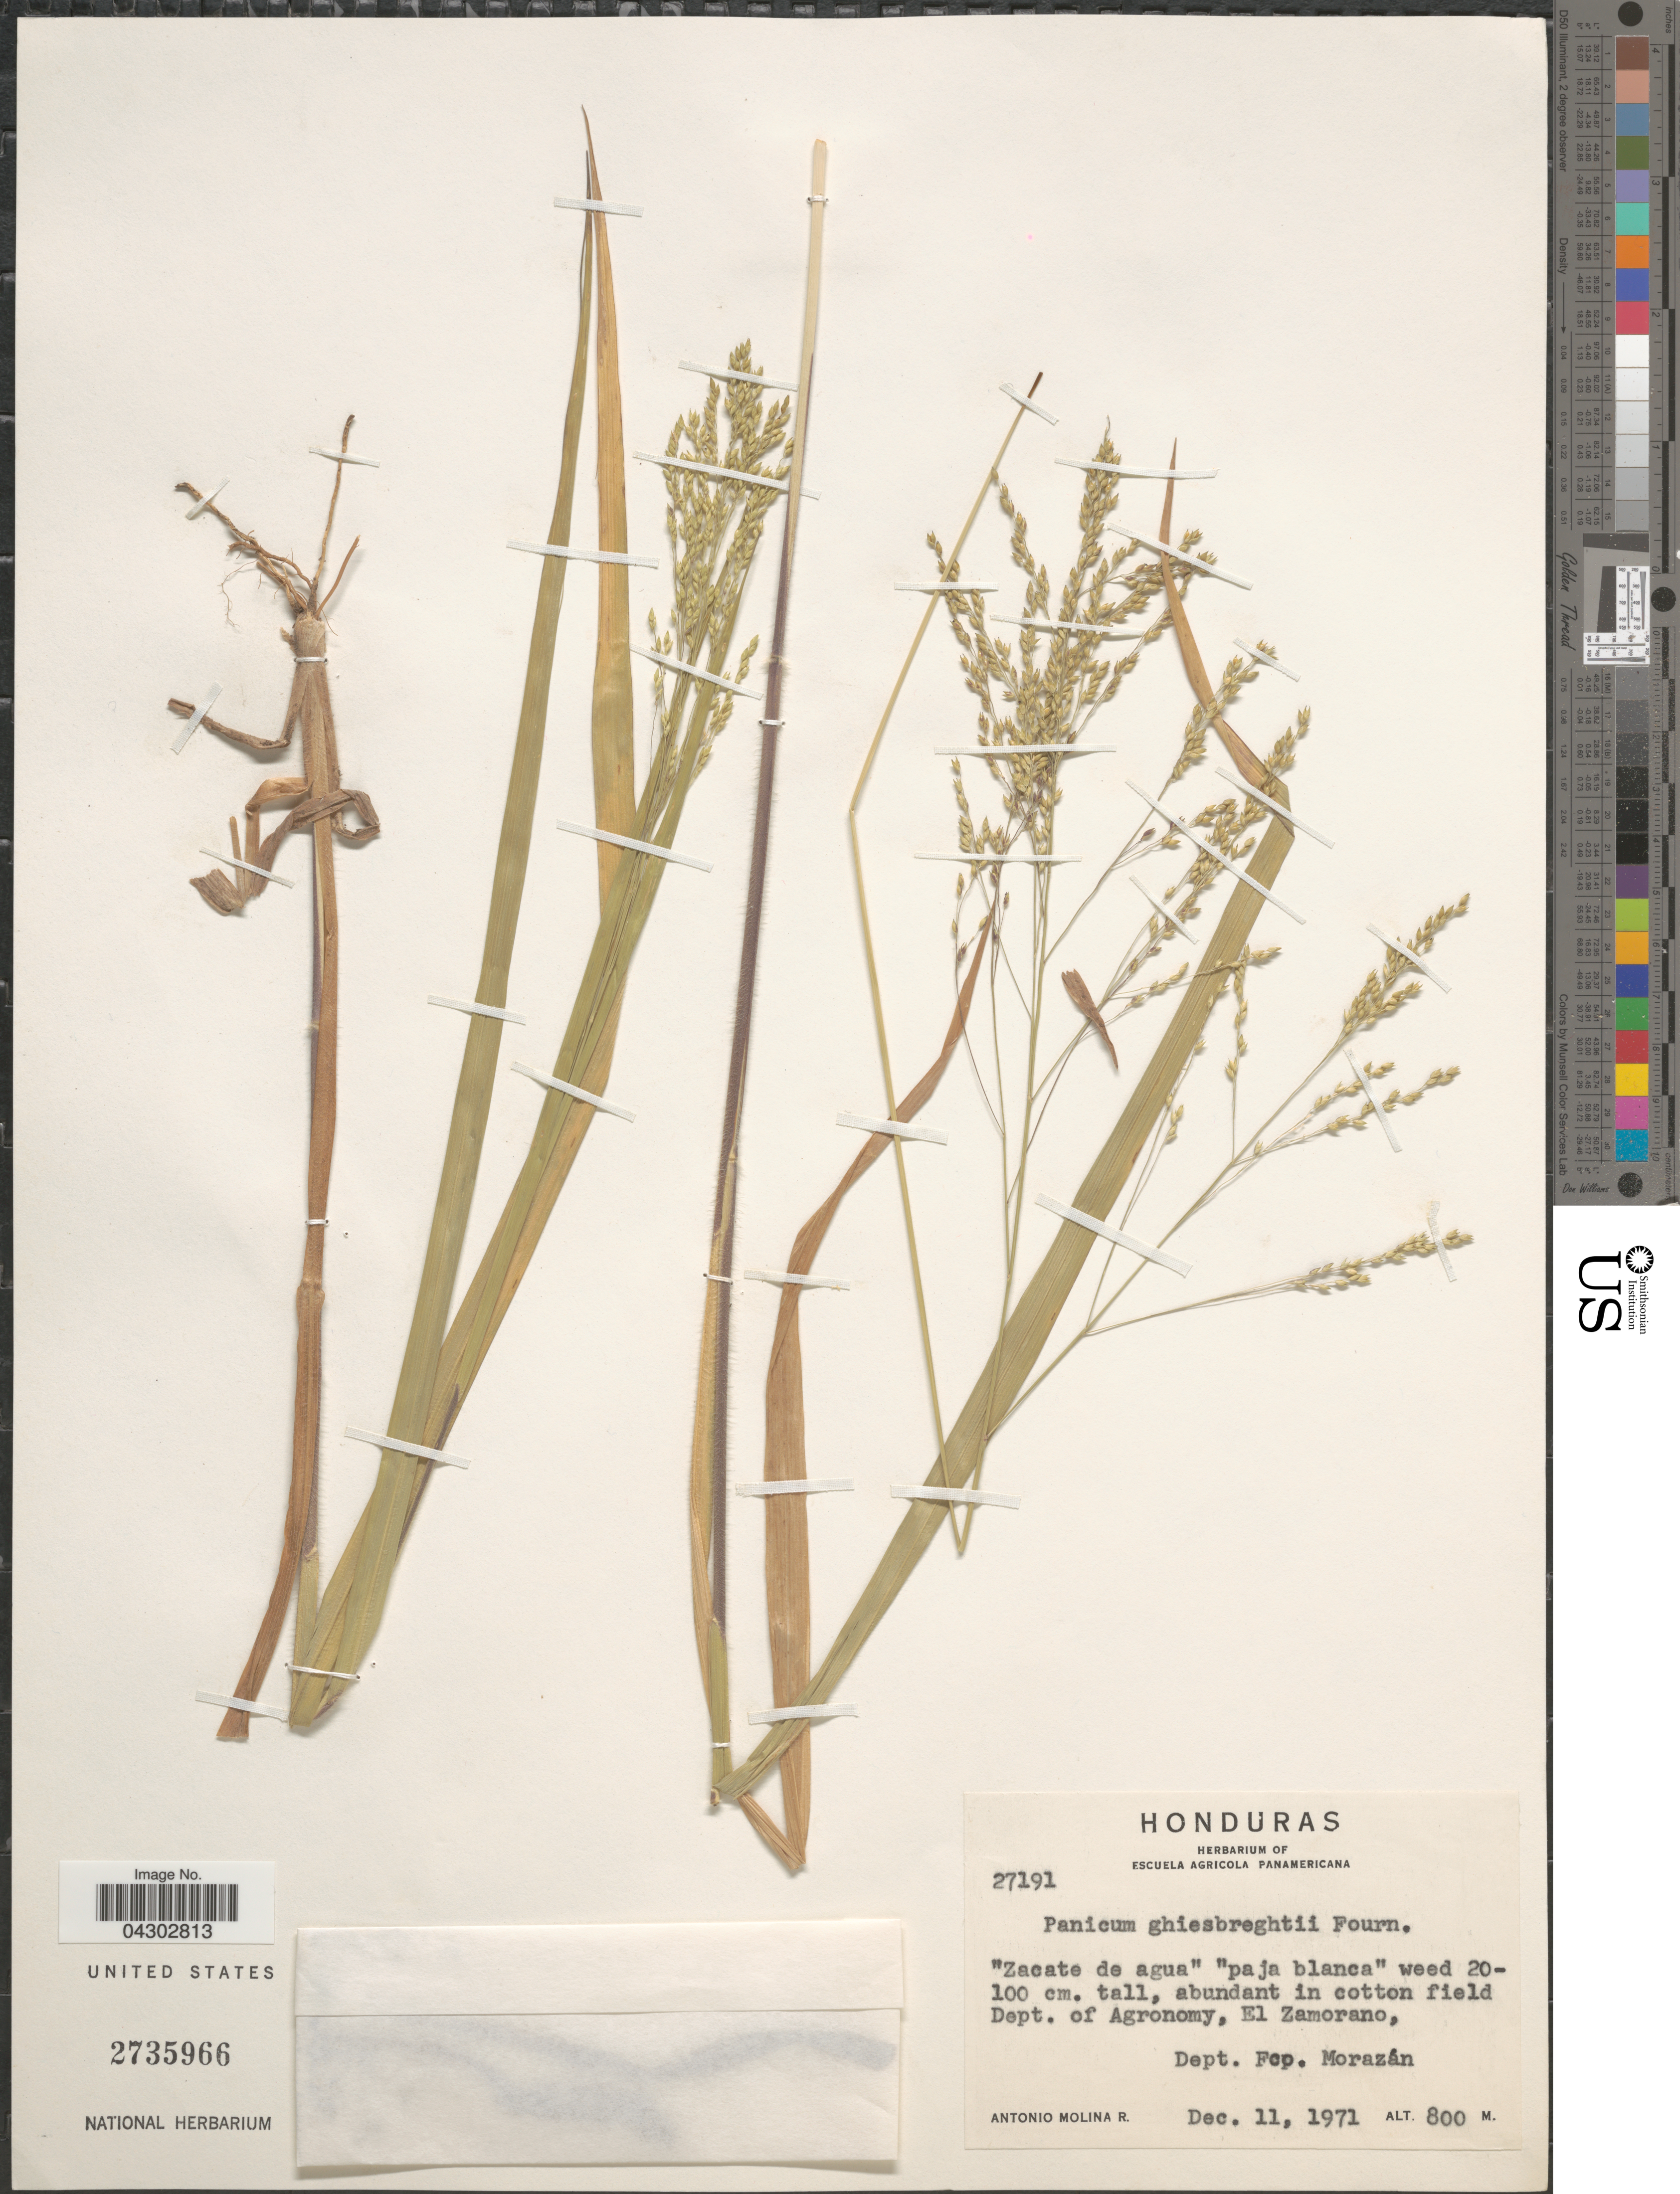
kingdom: Plantae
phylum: Tracheophyta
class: Liliopsida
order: Poales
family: Poaceae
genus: Panicum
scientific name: Panicum ghiesbreghtii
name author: E. Fourn.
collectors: A. Molina R.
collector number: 27191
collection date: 1971-12-11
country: Honduras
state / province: Fco. Morazán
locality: Dept. of Agronomy, El Zamorano, Dept. Fco. Morazán.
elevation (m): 800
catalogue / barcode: US 2735966